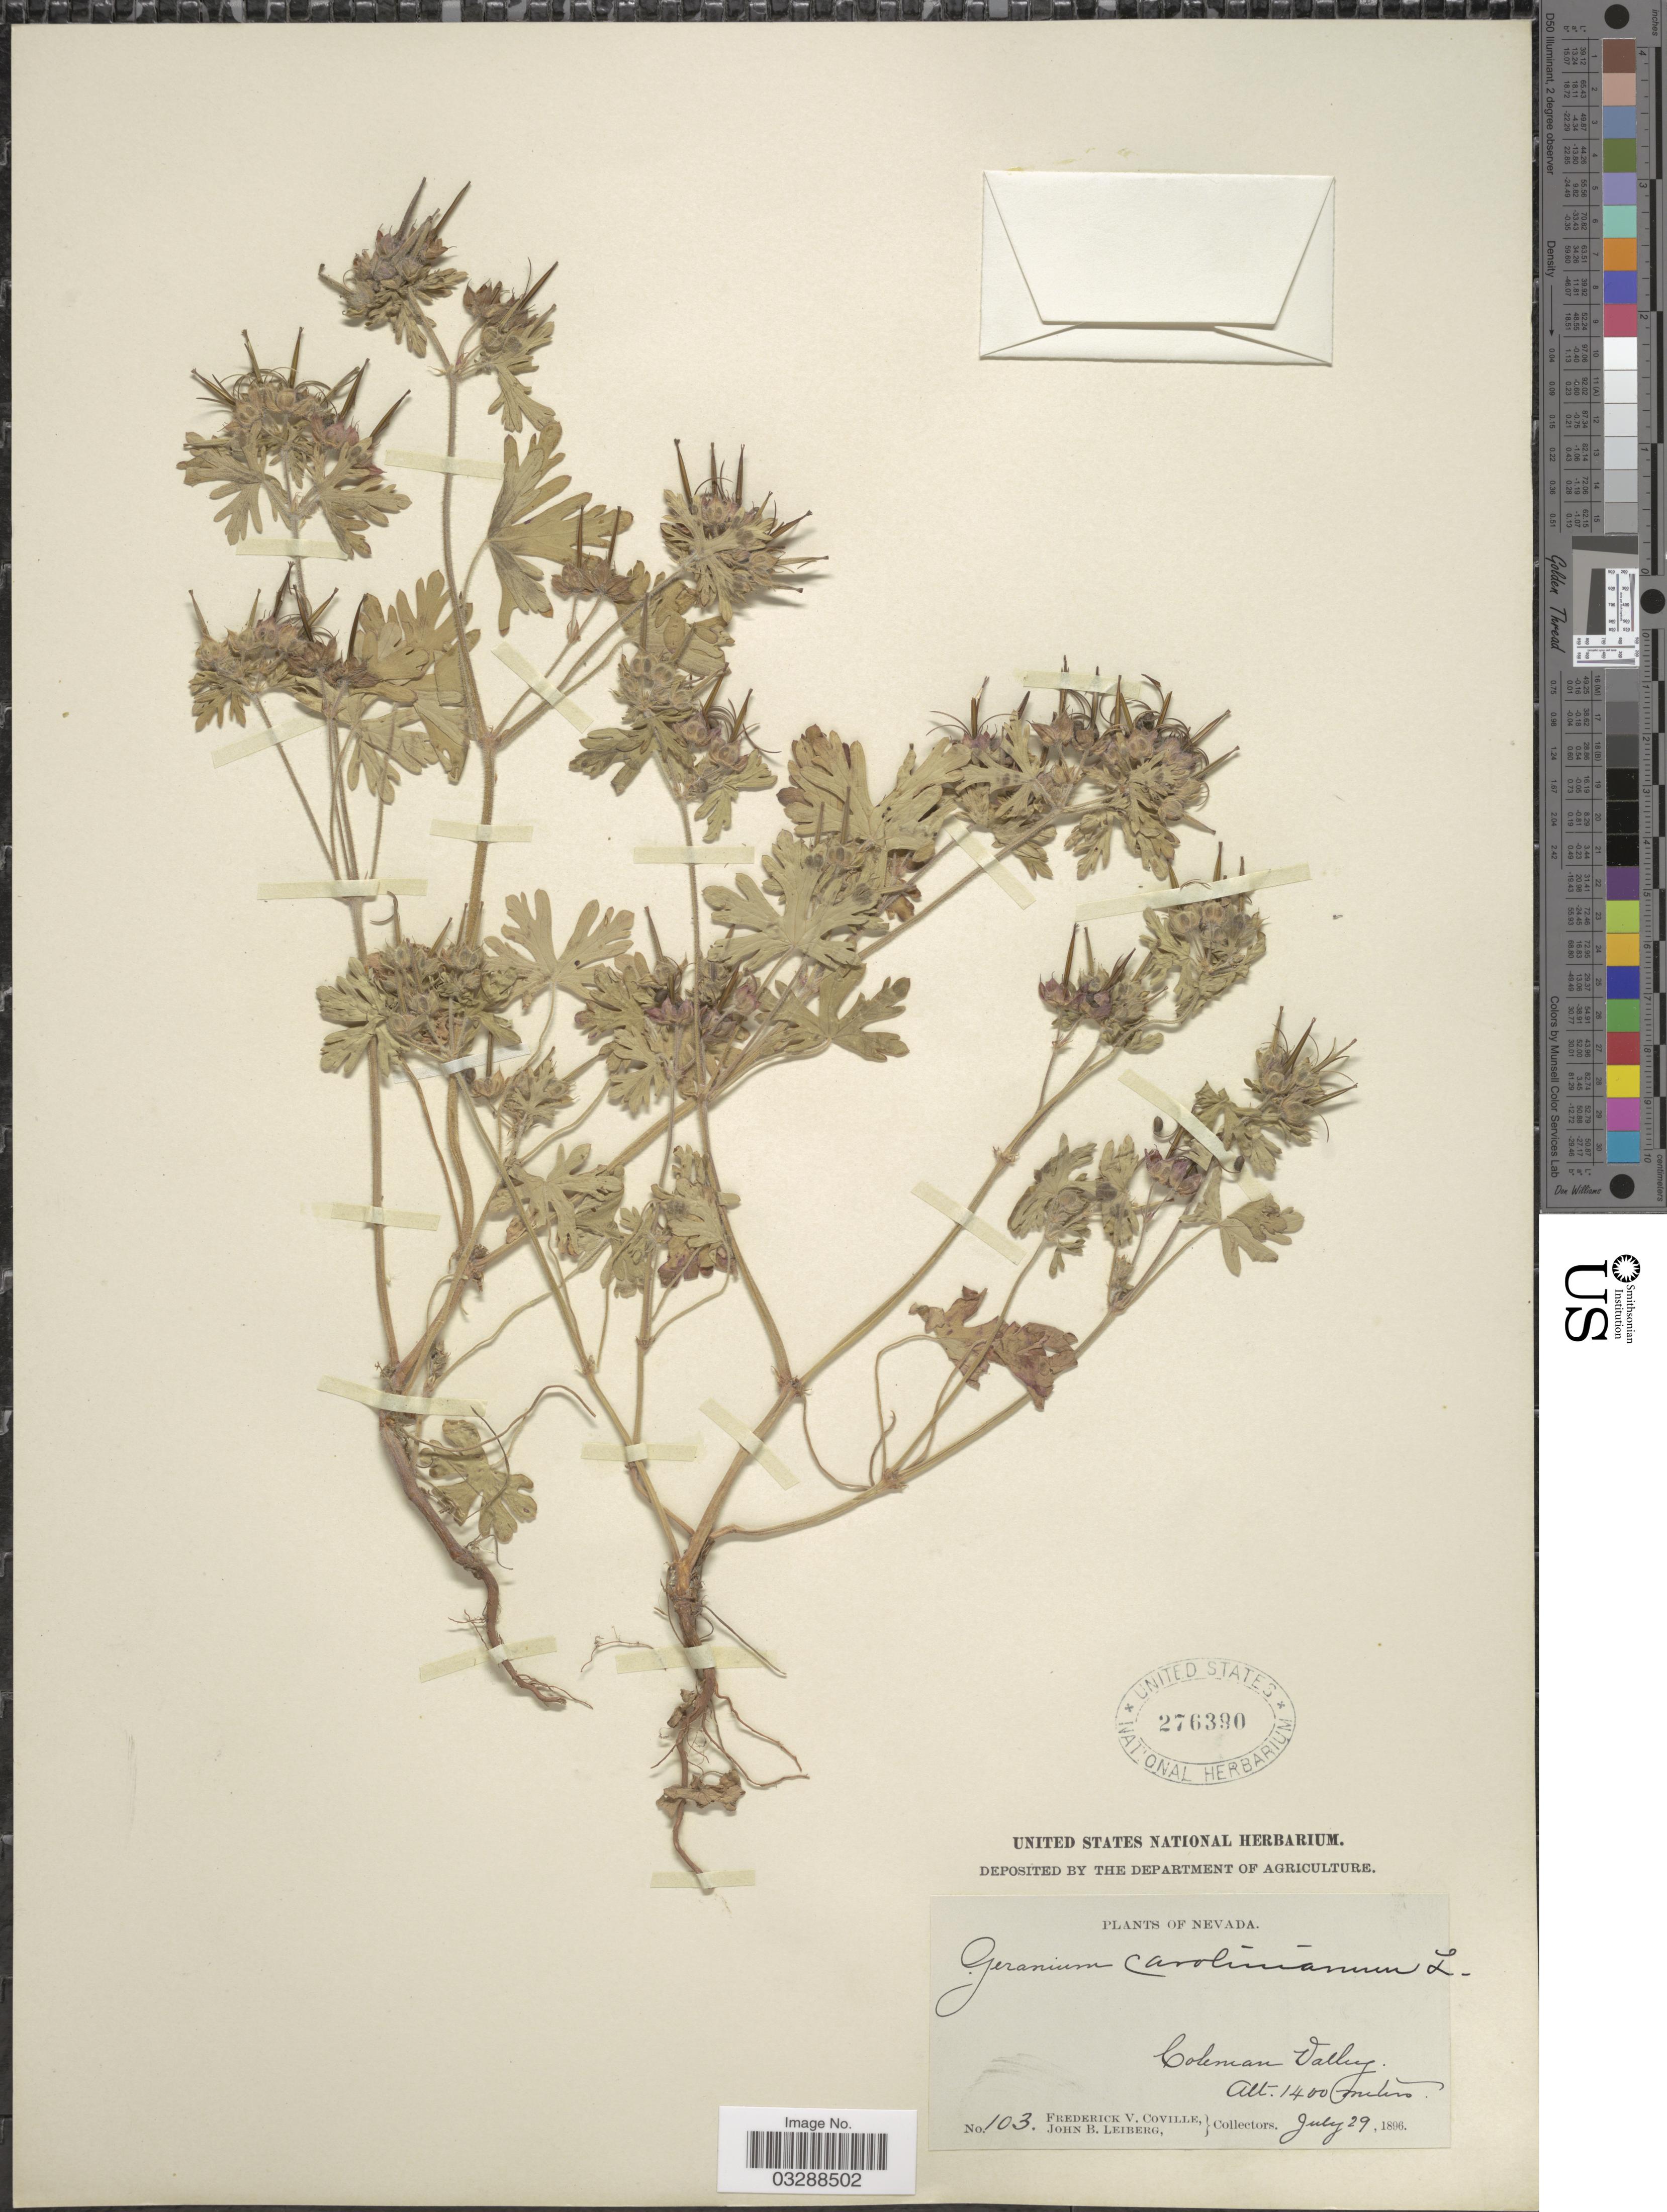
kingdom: Plantae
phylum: Tracheophyta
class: Magnoliopsida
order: Geraniales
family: Geraniaceae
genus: Geranium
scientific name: Geranium carolinianum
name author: L.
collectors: F. V. Coville & J. B. Leiberg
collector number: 103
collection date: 1896-07-29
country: United States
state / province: Nevada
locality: Coleman Valley.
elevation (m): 1400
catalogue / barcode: US 276390